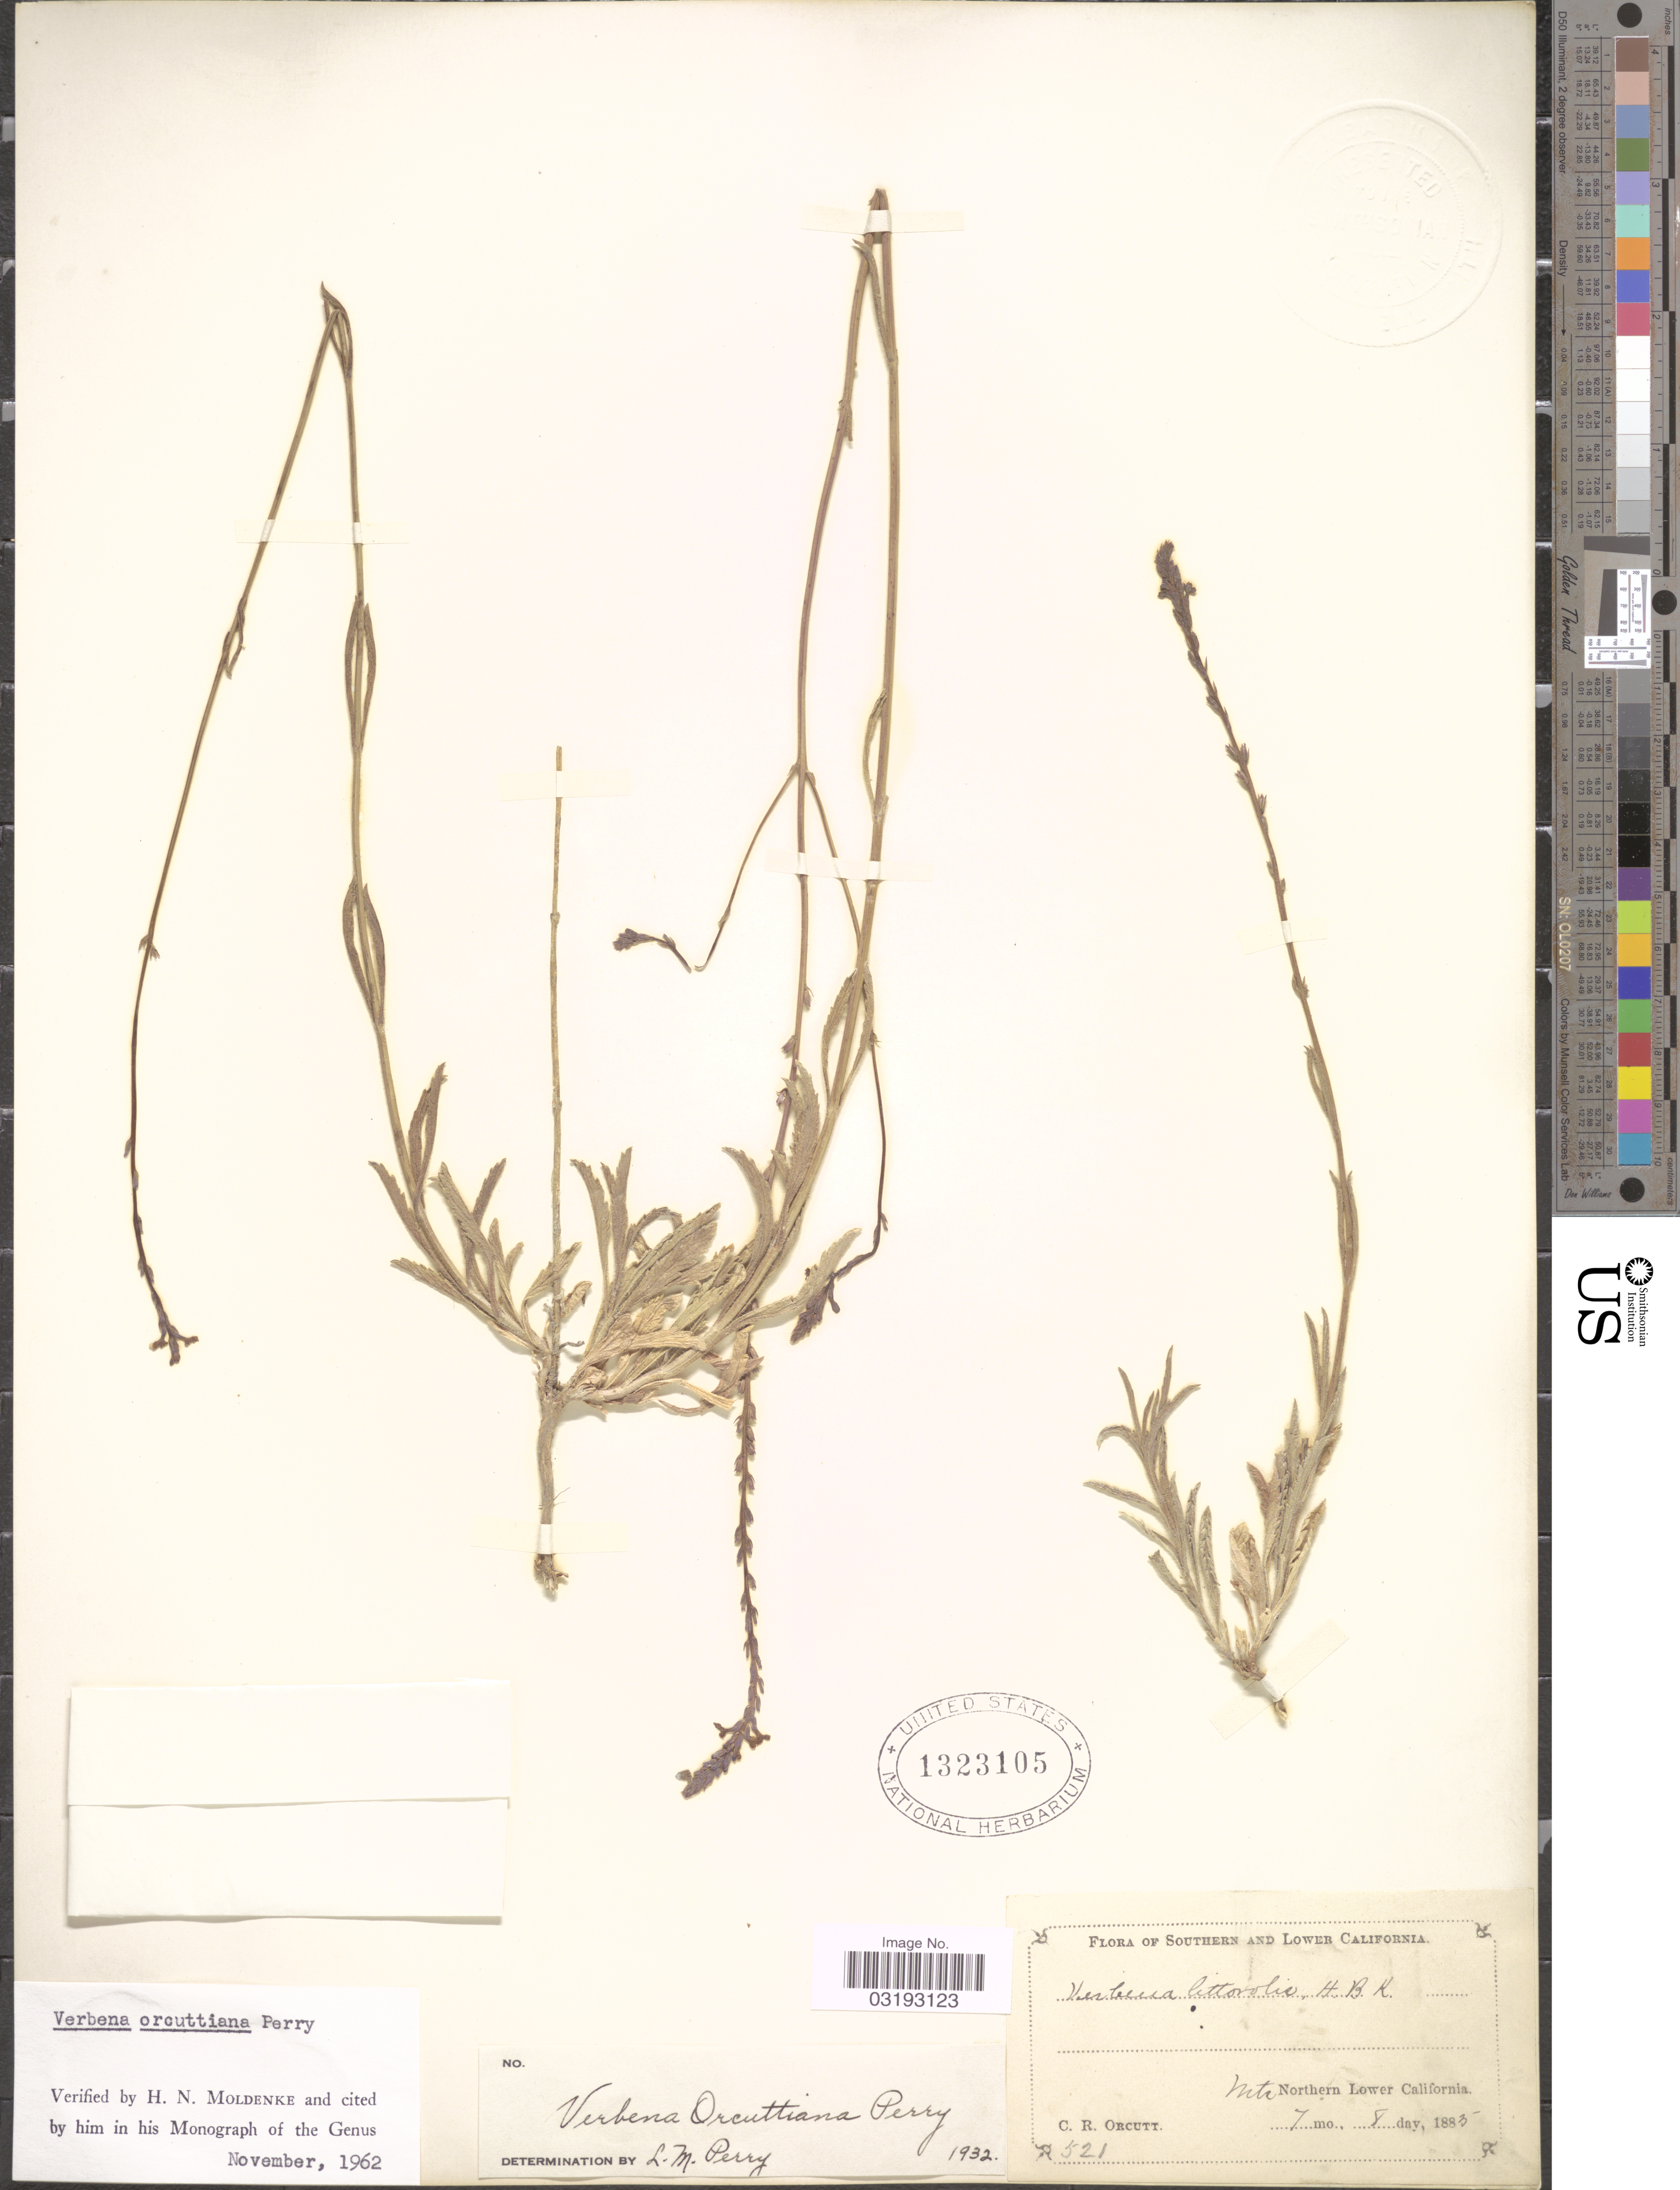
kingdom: Plantae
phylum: Tracheophyta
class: Magnoliopsida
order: Lamiales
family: Verbenaceae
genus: Verbena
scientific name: Verbena orcuttiana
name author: L.M. Perry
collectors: C. R. Orcutt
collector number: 521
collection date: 1885-07-08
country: Mexico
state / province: Baja California Norte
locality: Lower California. Mts Northern Lower California.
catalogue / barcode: US 1323105